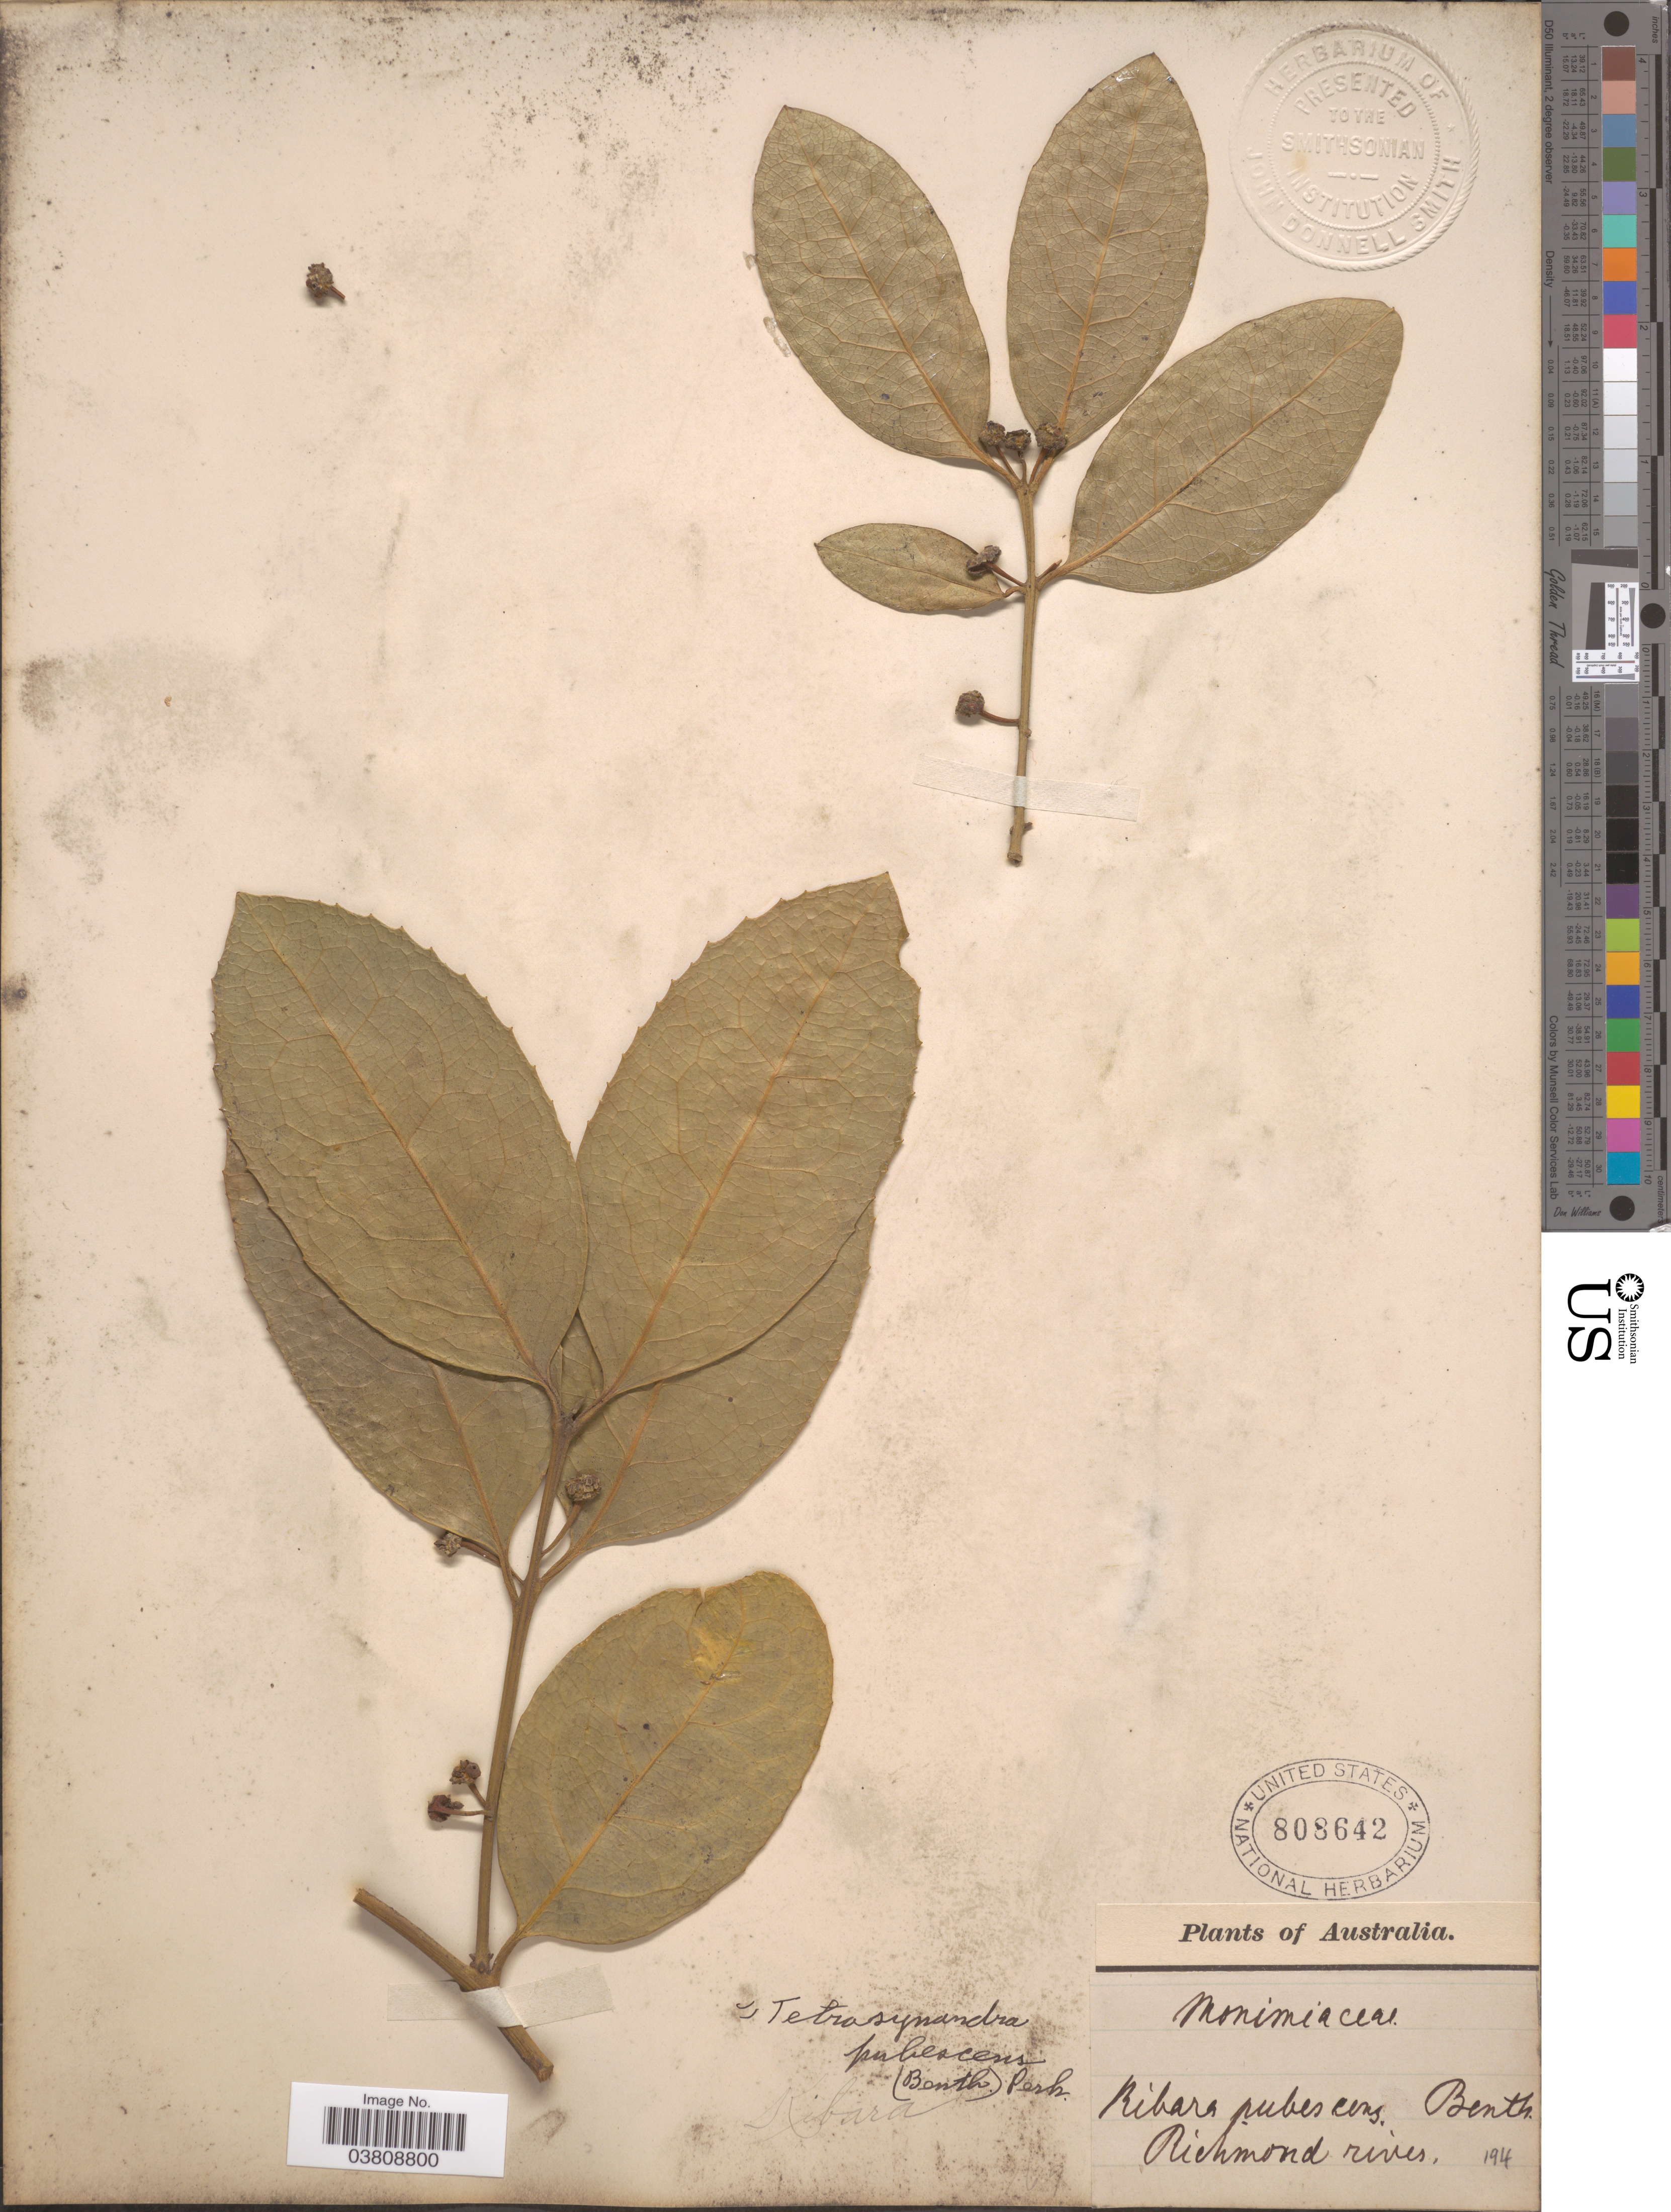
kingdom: Plantae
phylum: Tracheophyta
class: Magnoliopsida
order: Laurales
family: Monimiaceae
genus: Tetrasynandra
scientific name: Tetrasynandra pubescens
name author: Perkins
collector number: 194?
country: Australia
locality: Richmond river.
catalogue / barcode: US 808642